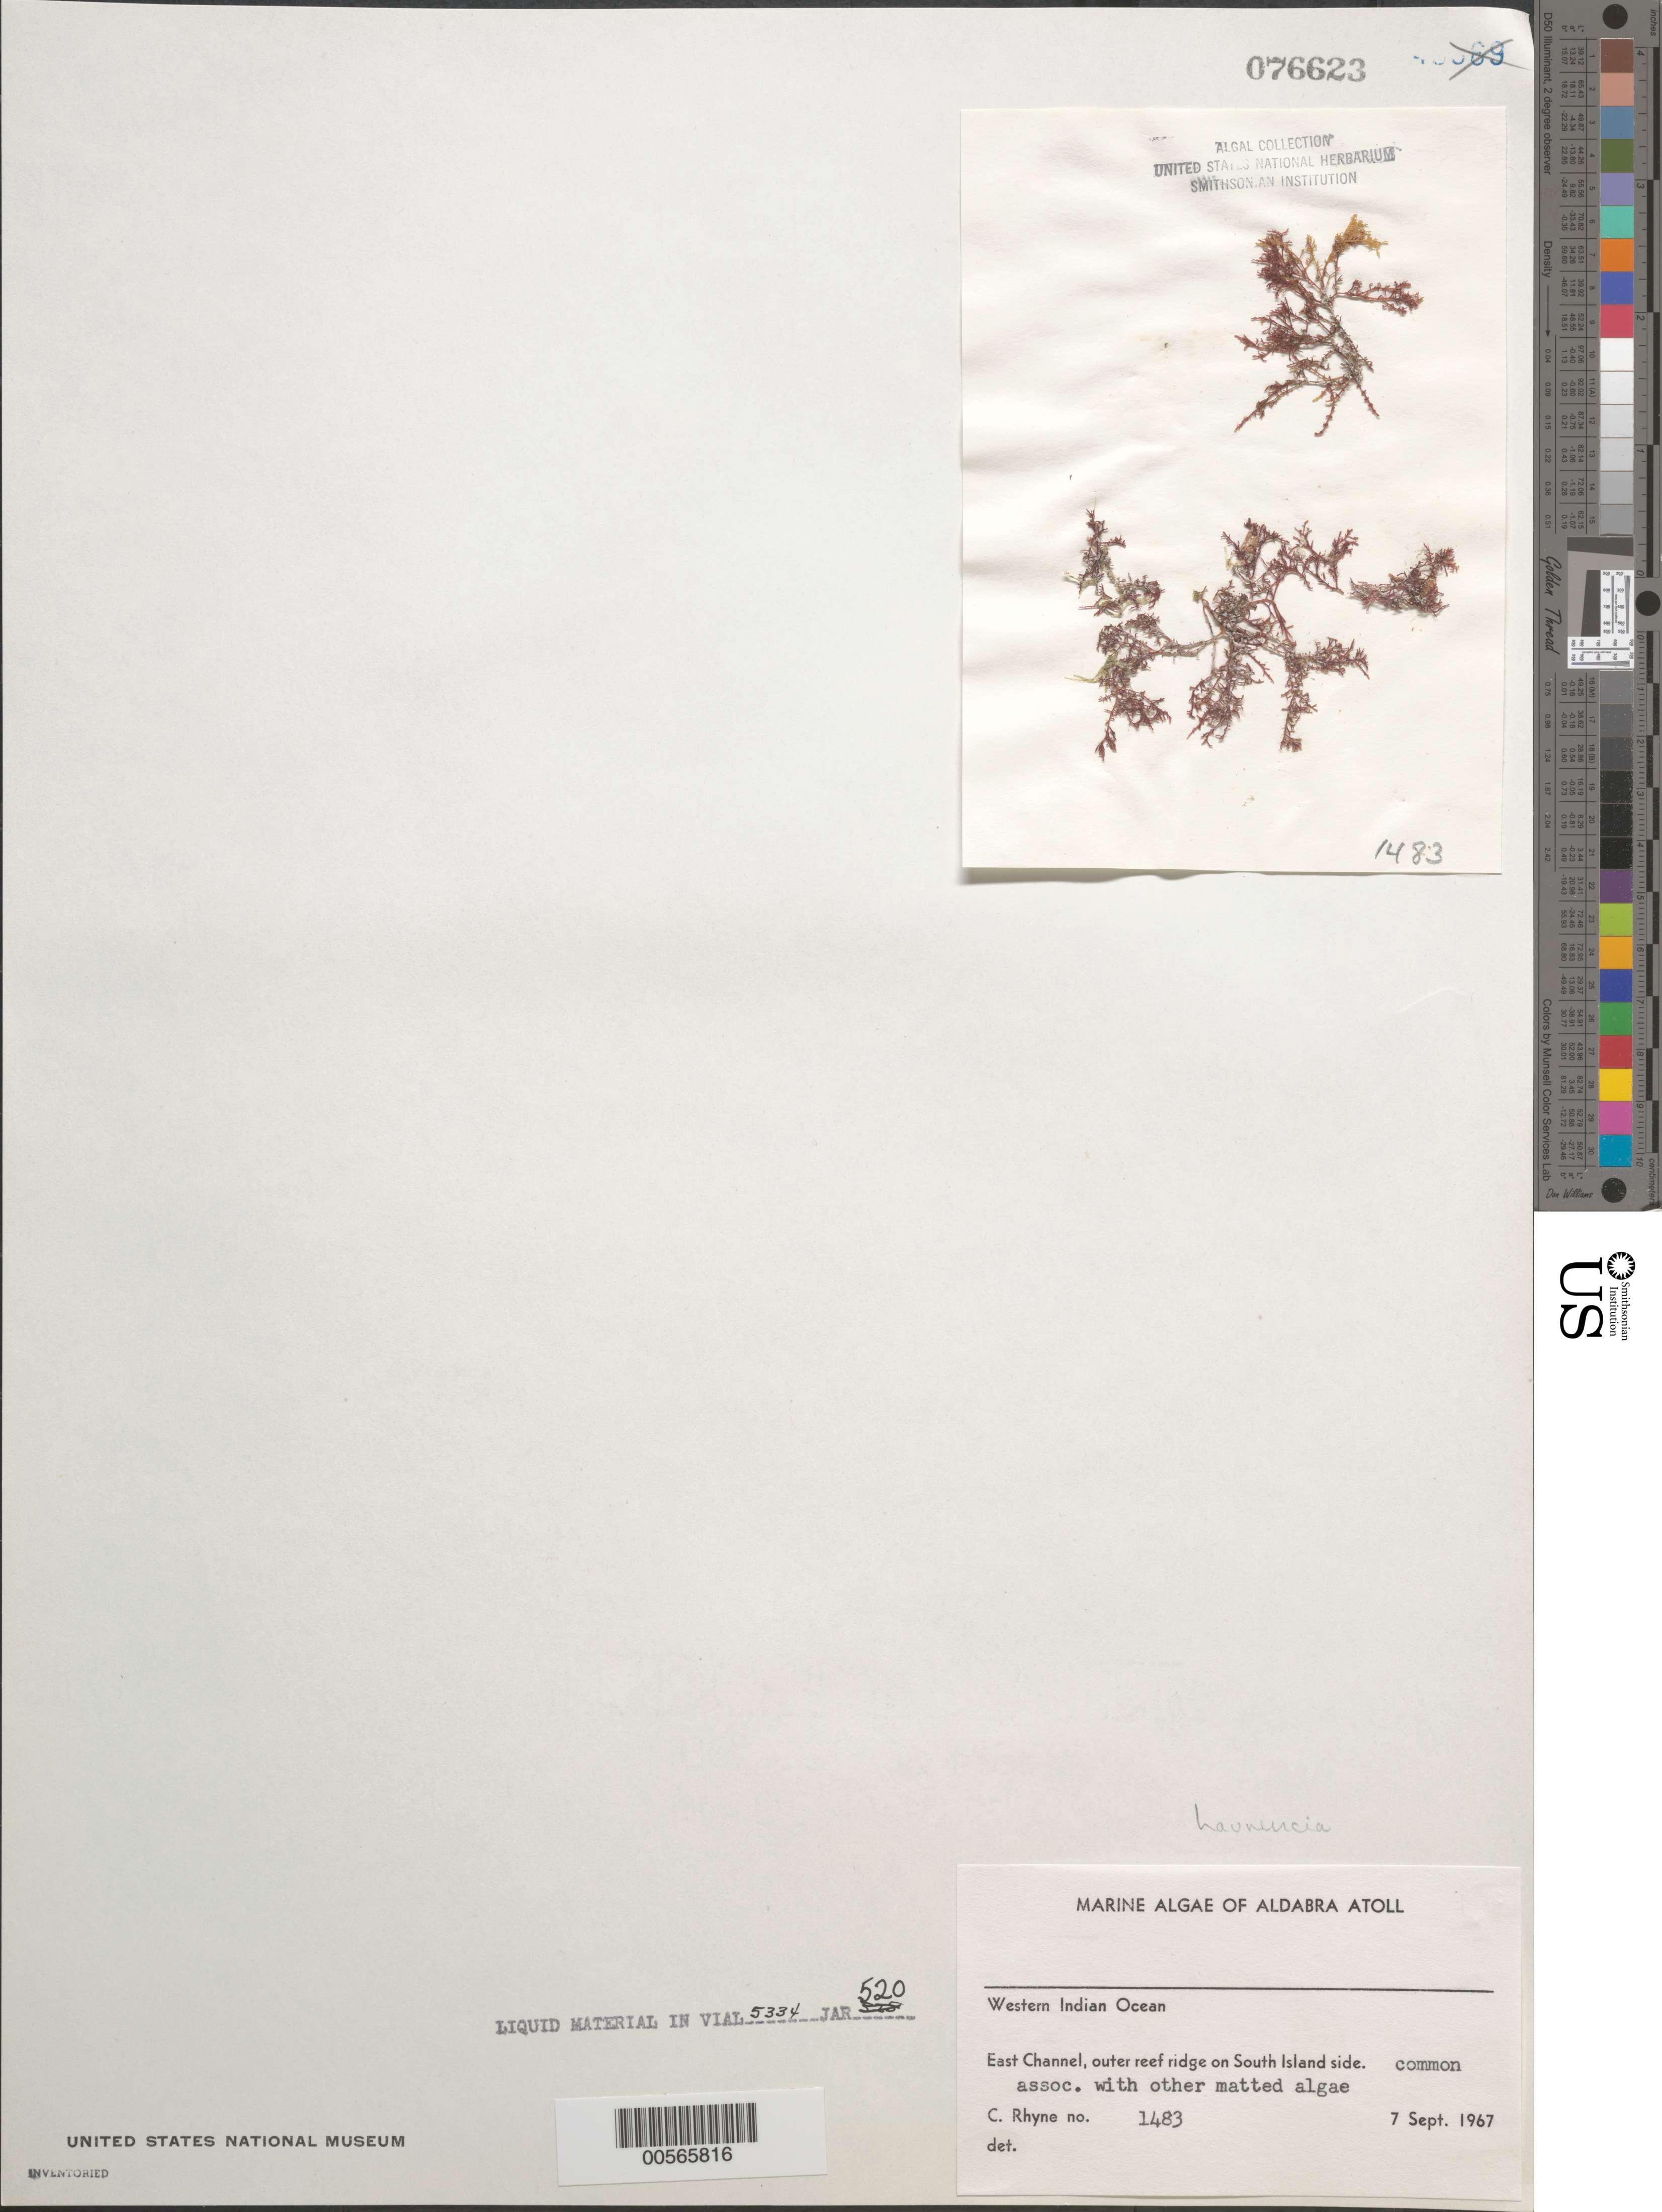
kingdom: Plantae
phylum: Rhodophyta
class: Florideophyceae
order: Ceramiales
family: Rhodomelaceae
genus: Laurencia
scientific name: Laurencia sp.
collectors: C. Rhyne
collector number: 1483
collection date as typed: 07 Sep 1967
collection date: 1967-09-07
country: Seychelles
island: Aldabra Atoll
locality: East Channel, near South Island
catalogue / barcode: US 76623